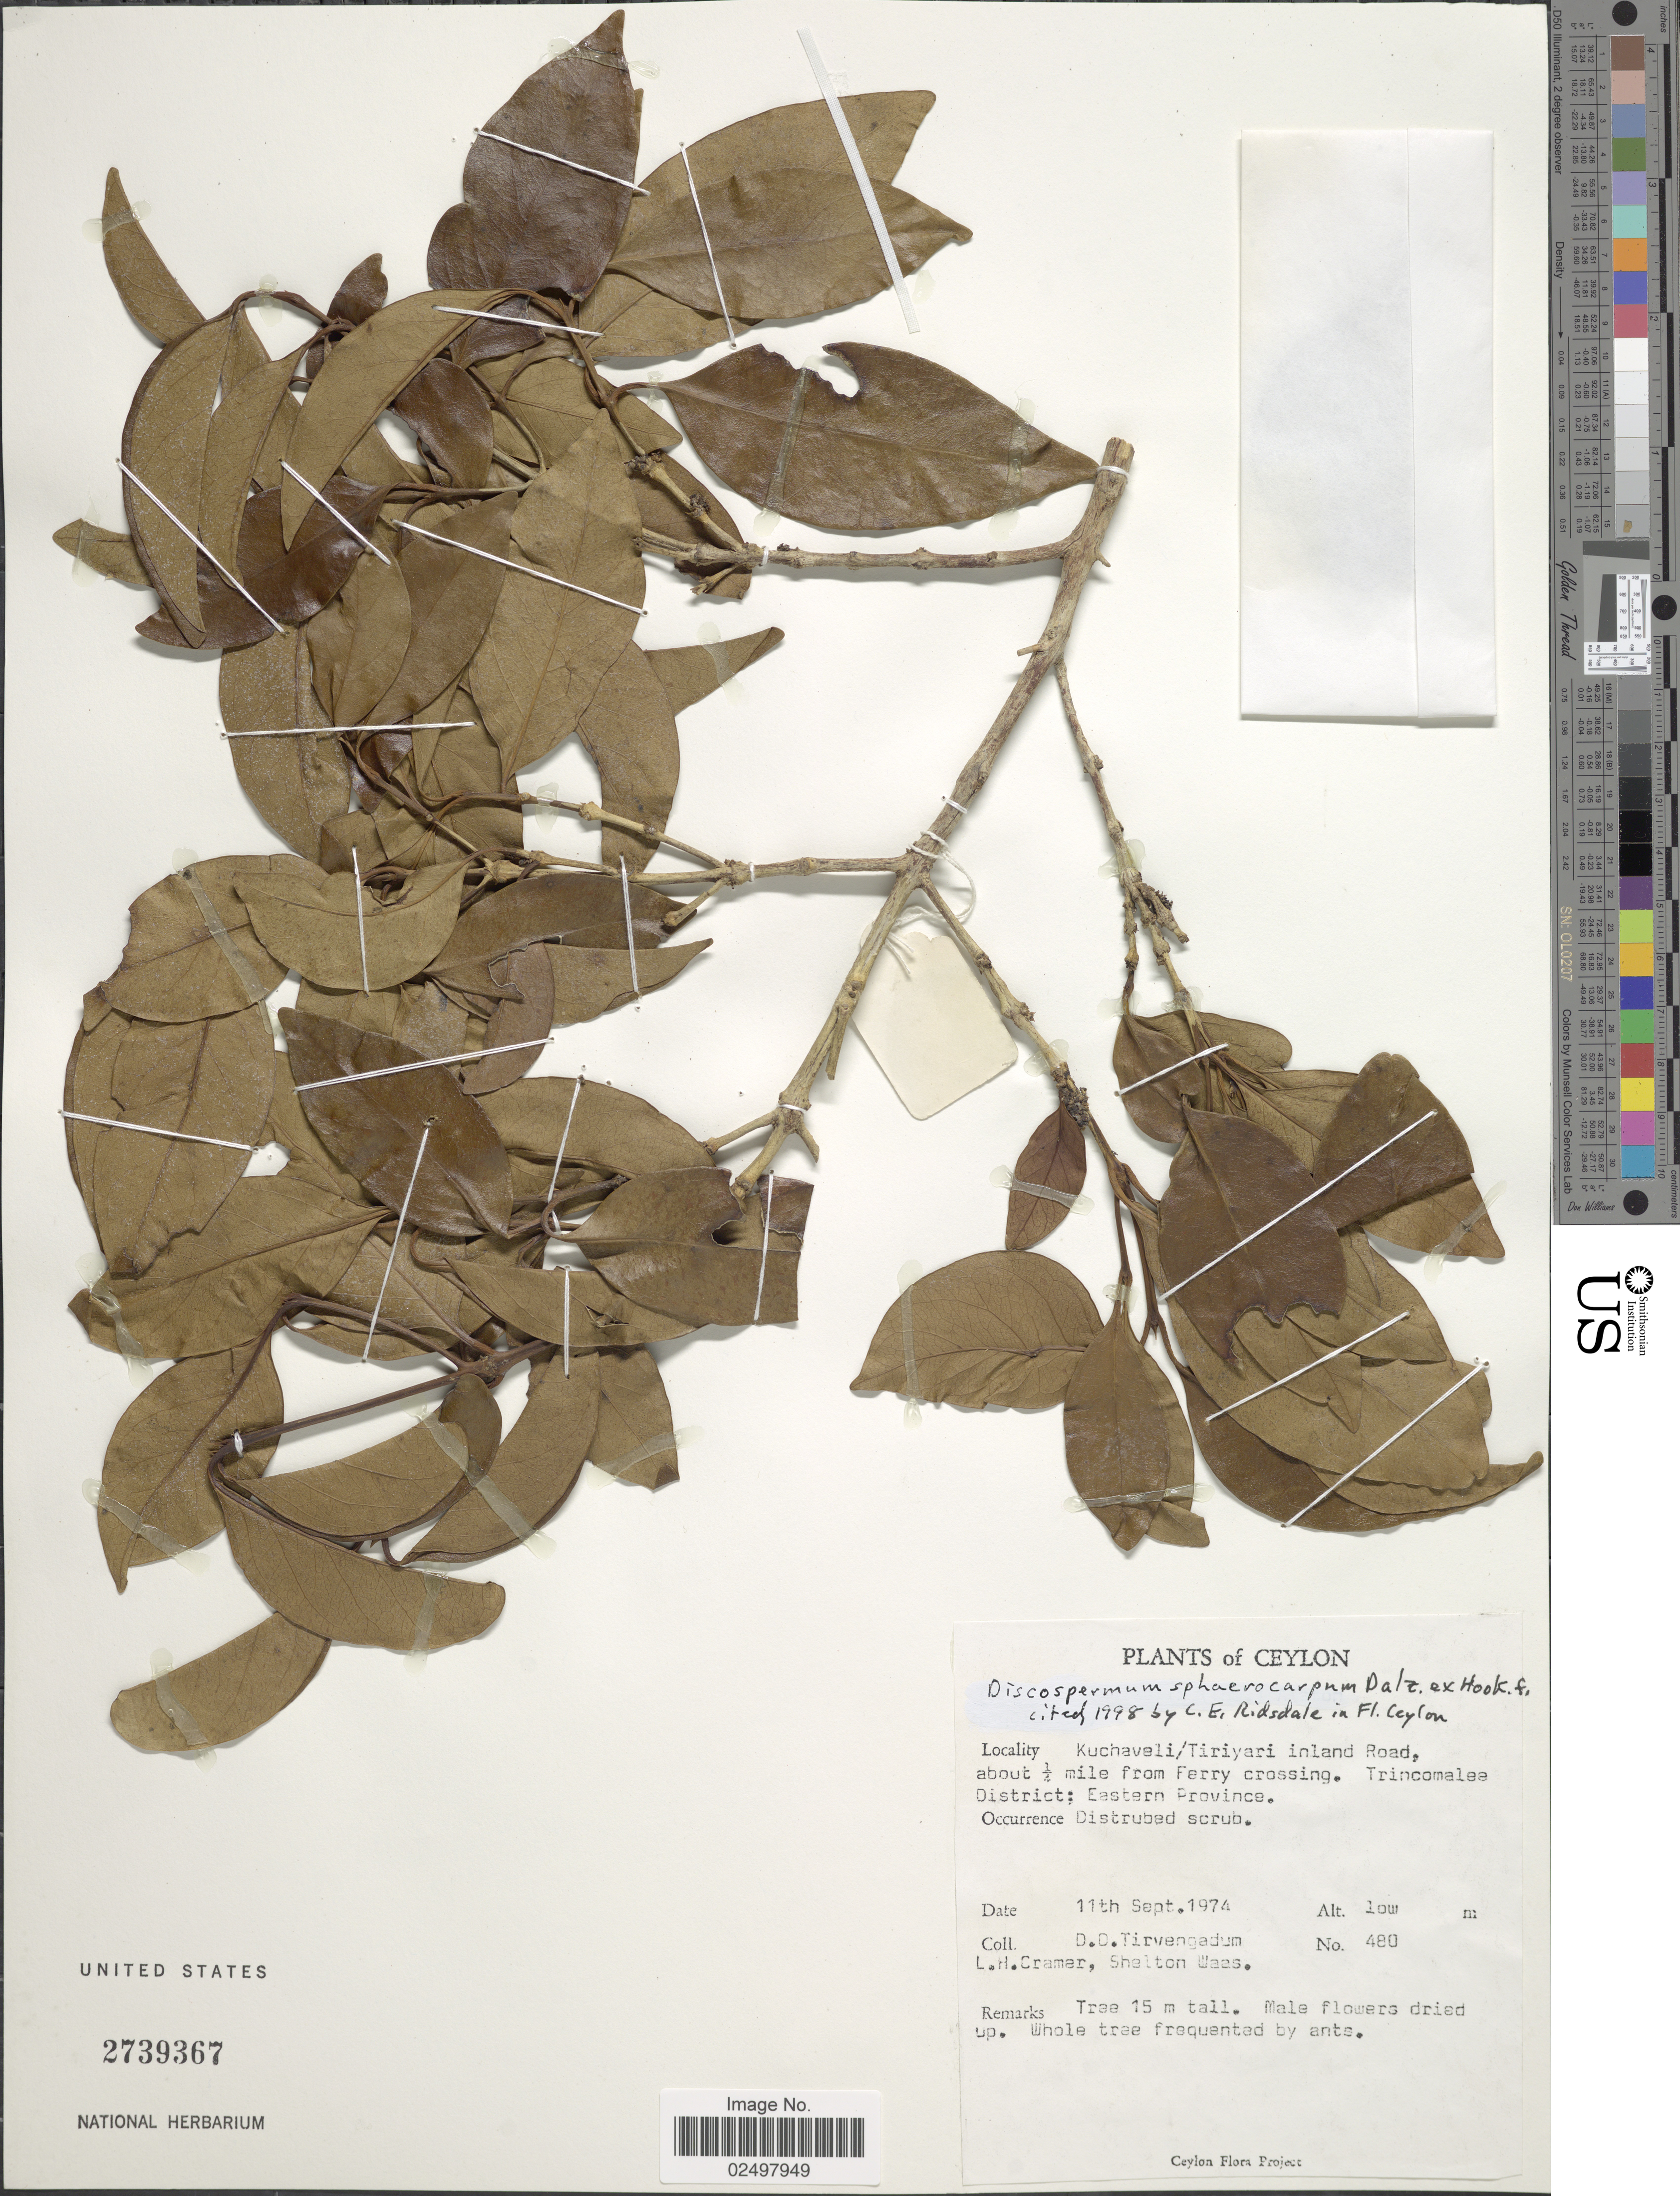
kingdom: Plantae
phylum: Tracheophyta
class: Magnoliopsida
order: Gentianales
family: Rubiaceae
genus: Discospermum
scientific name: Discospermum sphaerocarpum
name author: Dalzell ex Hook. f.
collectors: D. Tirvengadum, L. H. Cramer & S. Waas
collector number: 480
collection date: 1974-09-11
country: Sri Lanka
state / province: Eastern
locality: Ceylon, Kuchaveli/Tiriyari inland Road, about 1/4 mile from Ferry crossing, Trincomalee District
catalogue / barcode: US 2739367